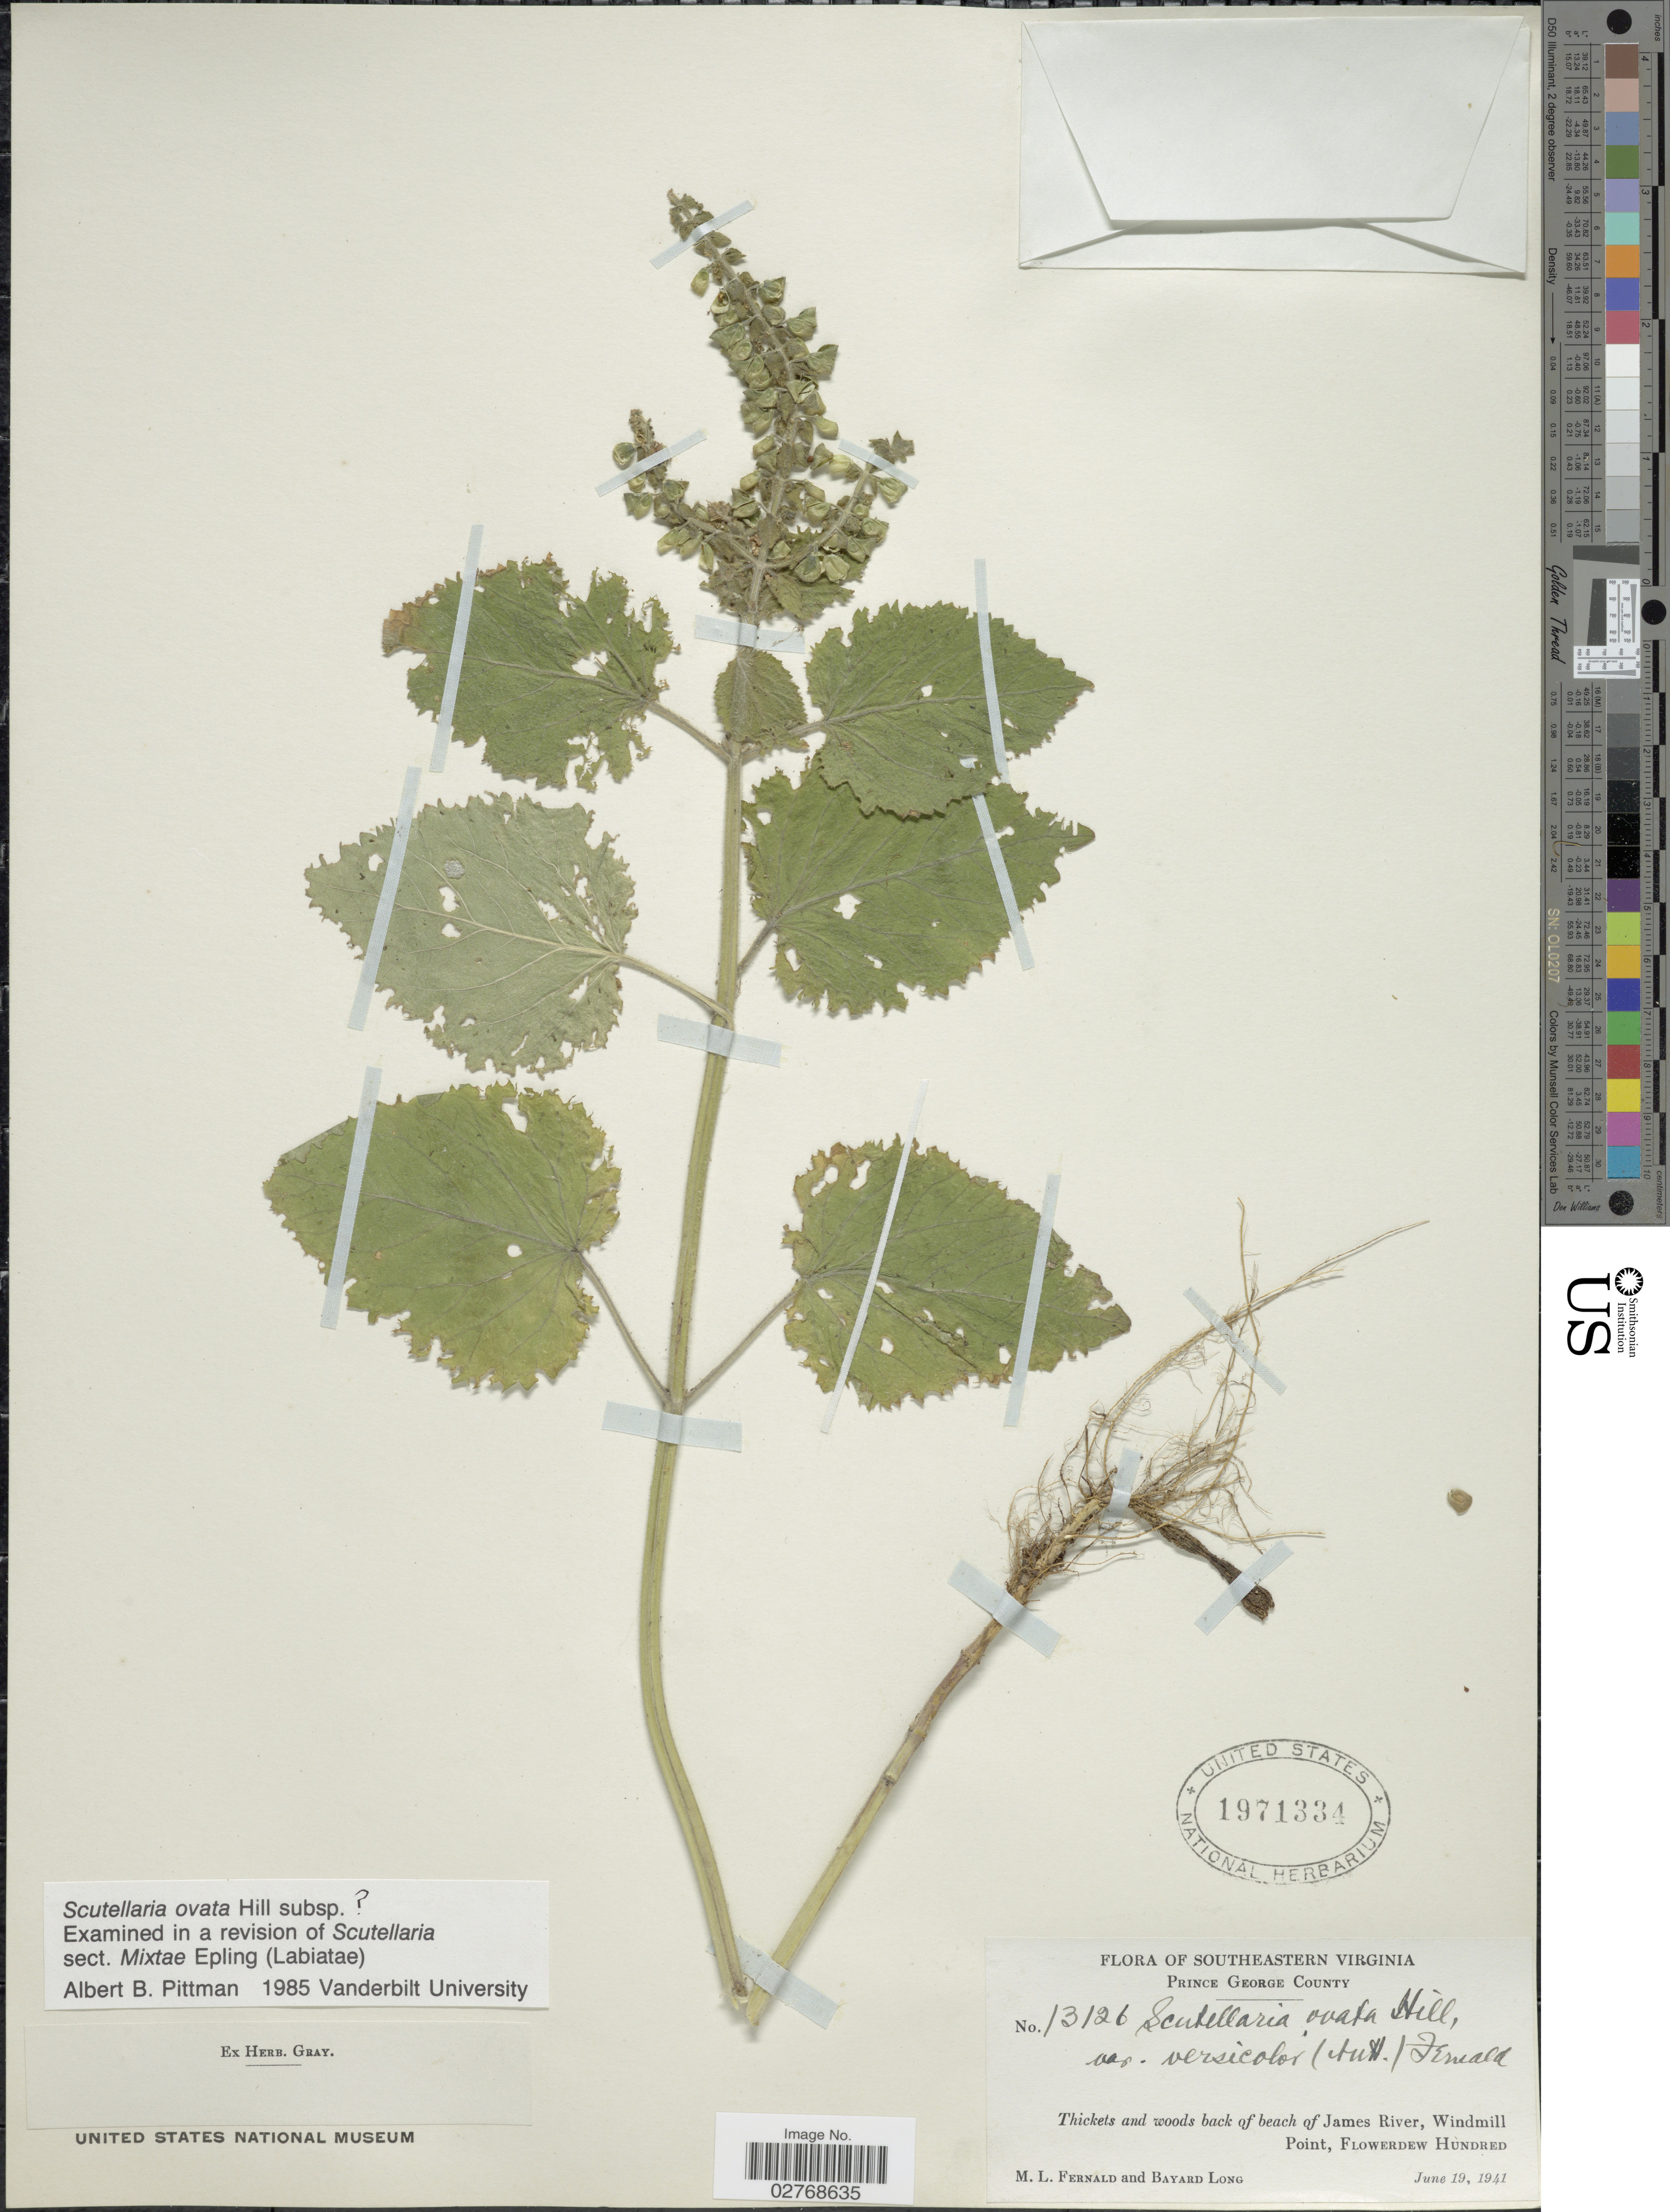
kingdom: Plantae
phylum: Tracheophyta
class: Magnoliopsida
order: Lamiales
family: Lamiaceae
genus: Scutellaria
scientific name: Scutellaria ovata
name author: Hill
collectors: M. L. Fernald & B. Long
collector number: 13126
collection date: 1941-06-19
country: United States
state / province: Virginia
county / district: Prince George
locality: Southeastern Virginia. Prince George County. Thickets and woods back of beach of James River, Windmill Point, Flowerdew Hundred.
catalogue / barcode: US 1971334